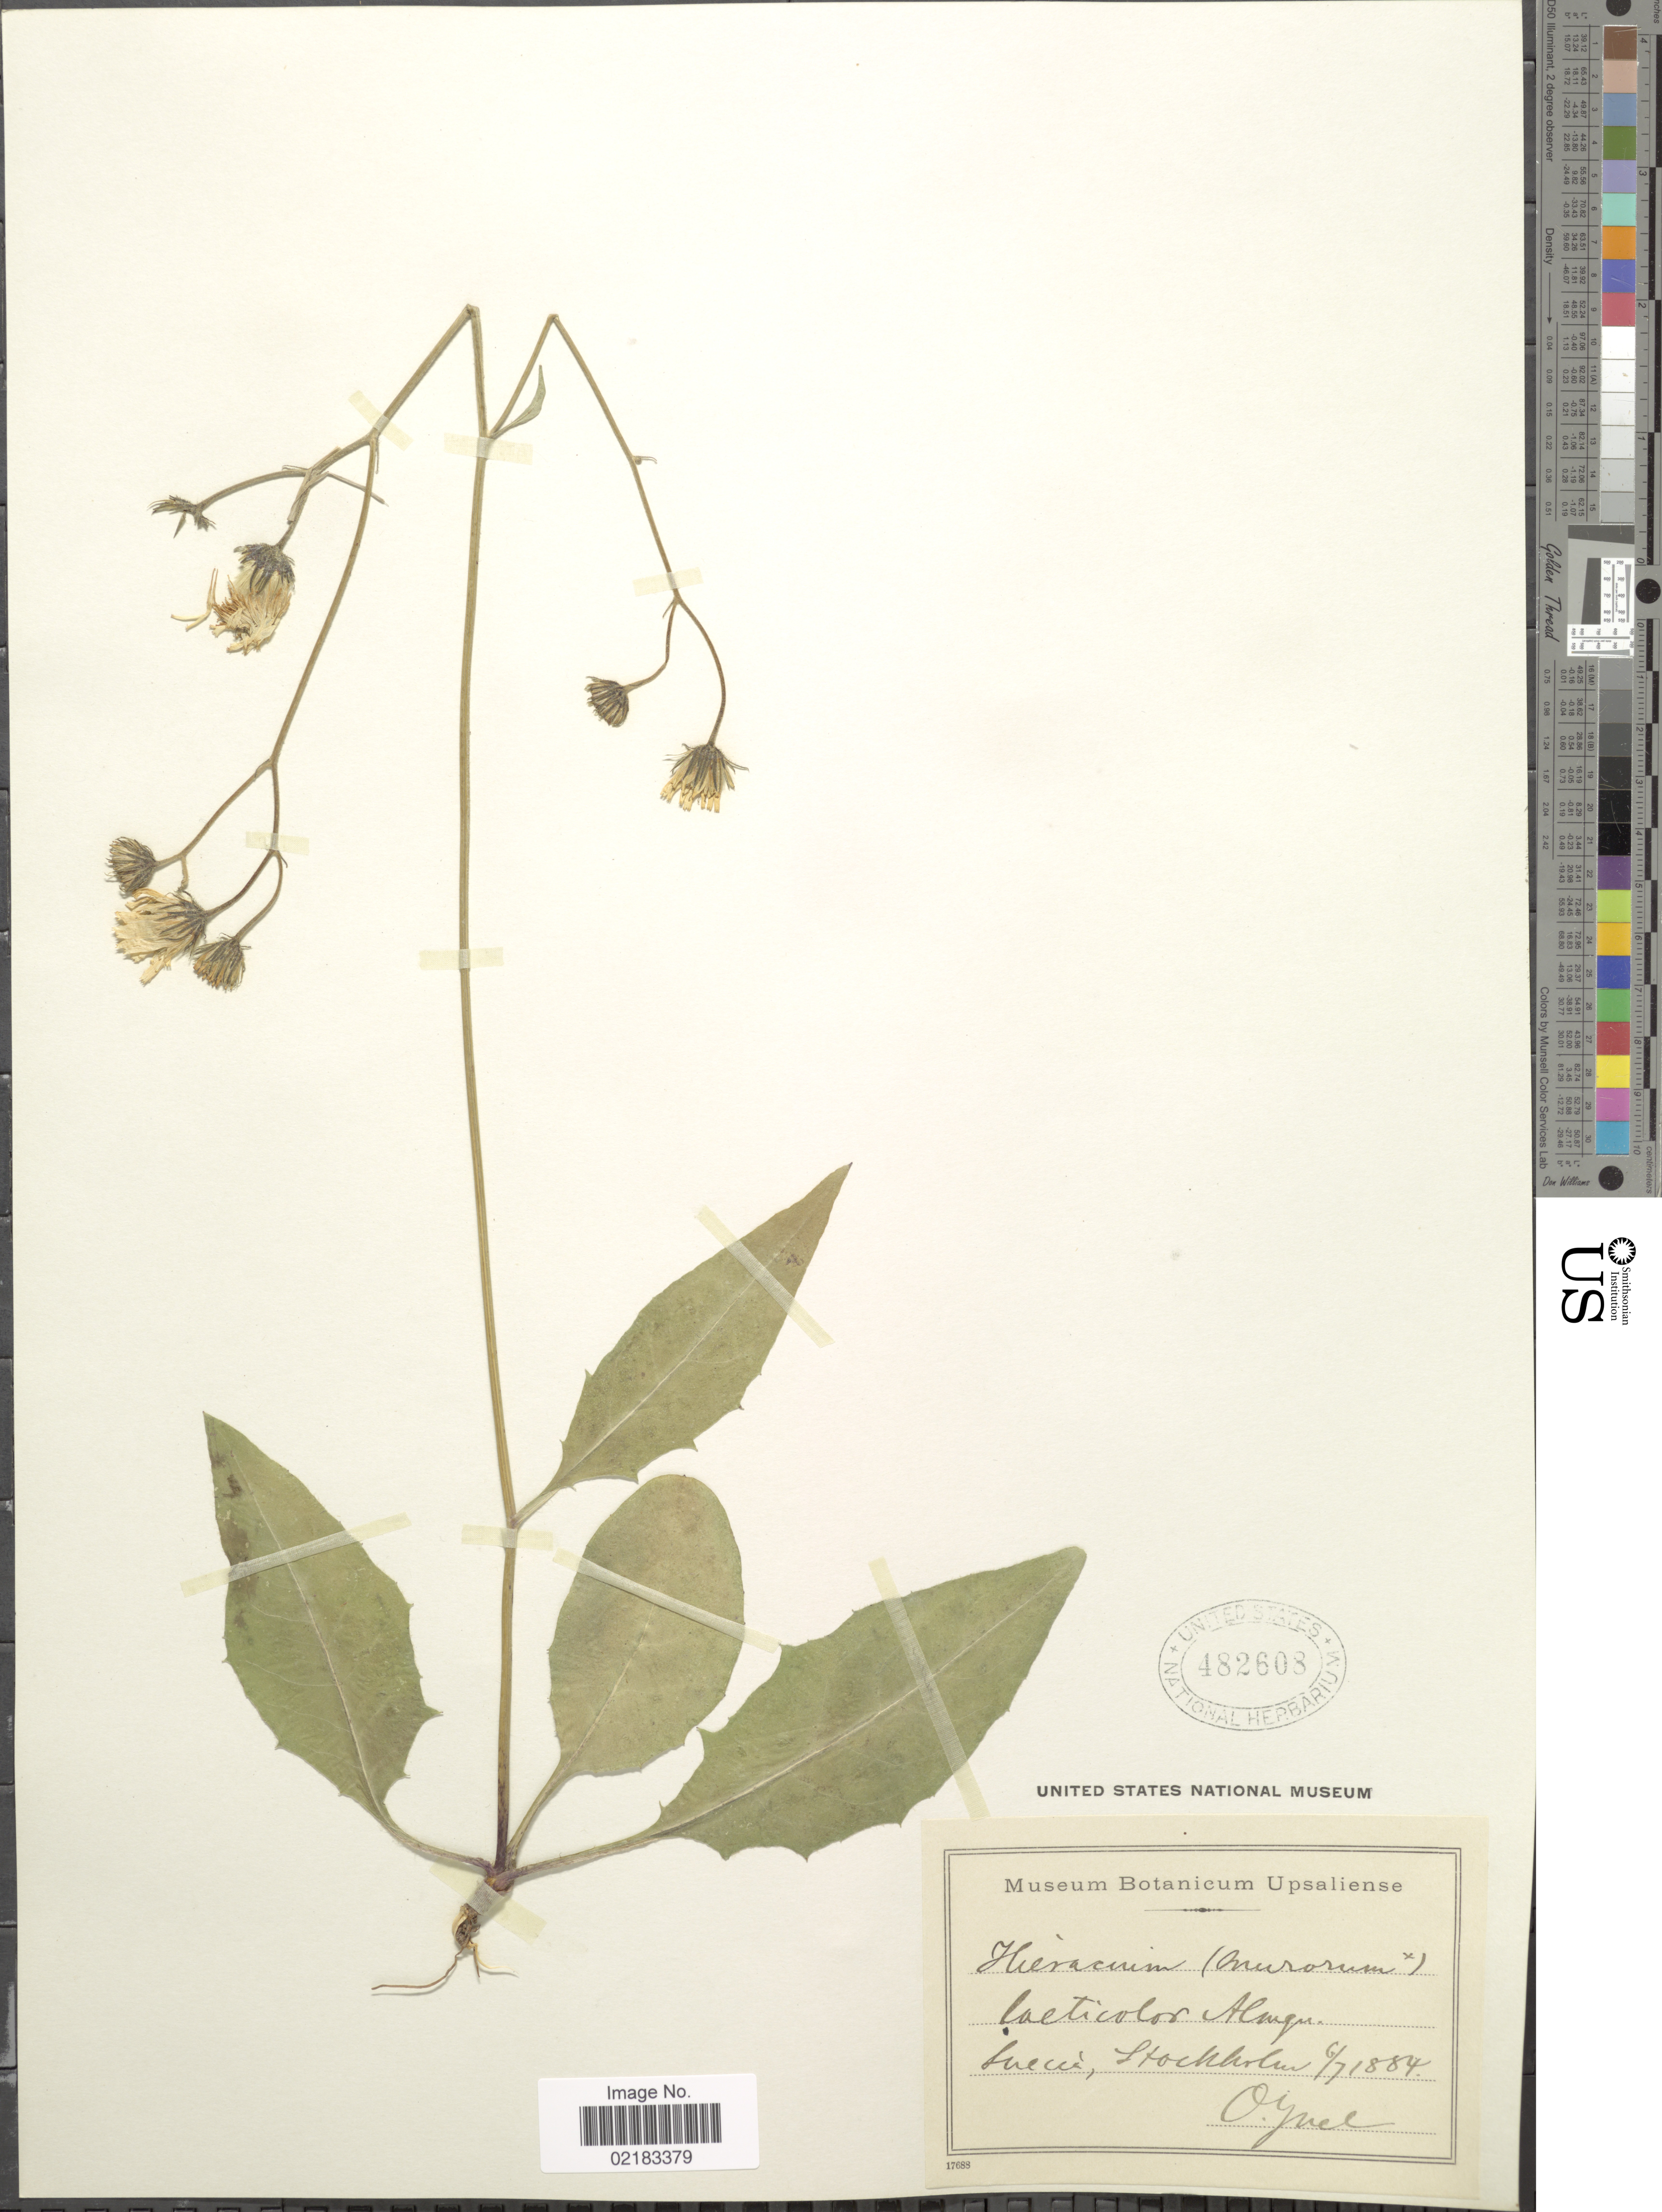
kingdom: Plantae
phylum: Tracheophyta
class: Magnoliopsida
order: Asterales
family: Asteraceae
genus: Hieracium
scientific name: Hieracium murorum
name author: L.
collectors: H. Juel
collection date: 1884-07-06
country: Sweden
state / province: Stockholm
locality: Suecia: Stockholm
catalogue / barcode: US 482608